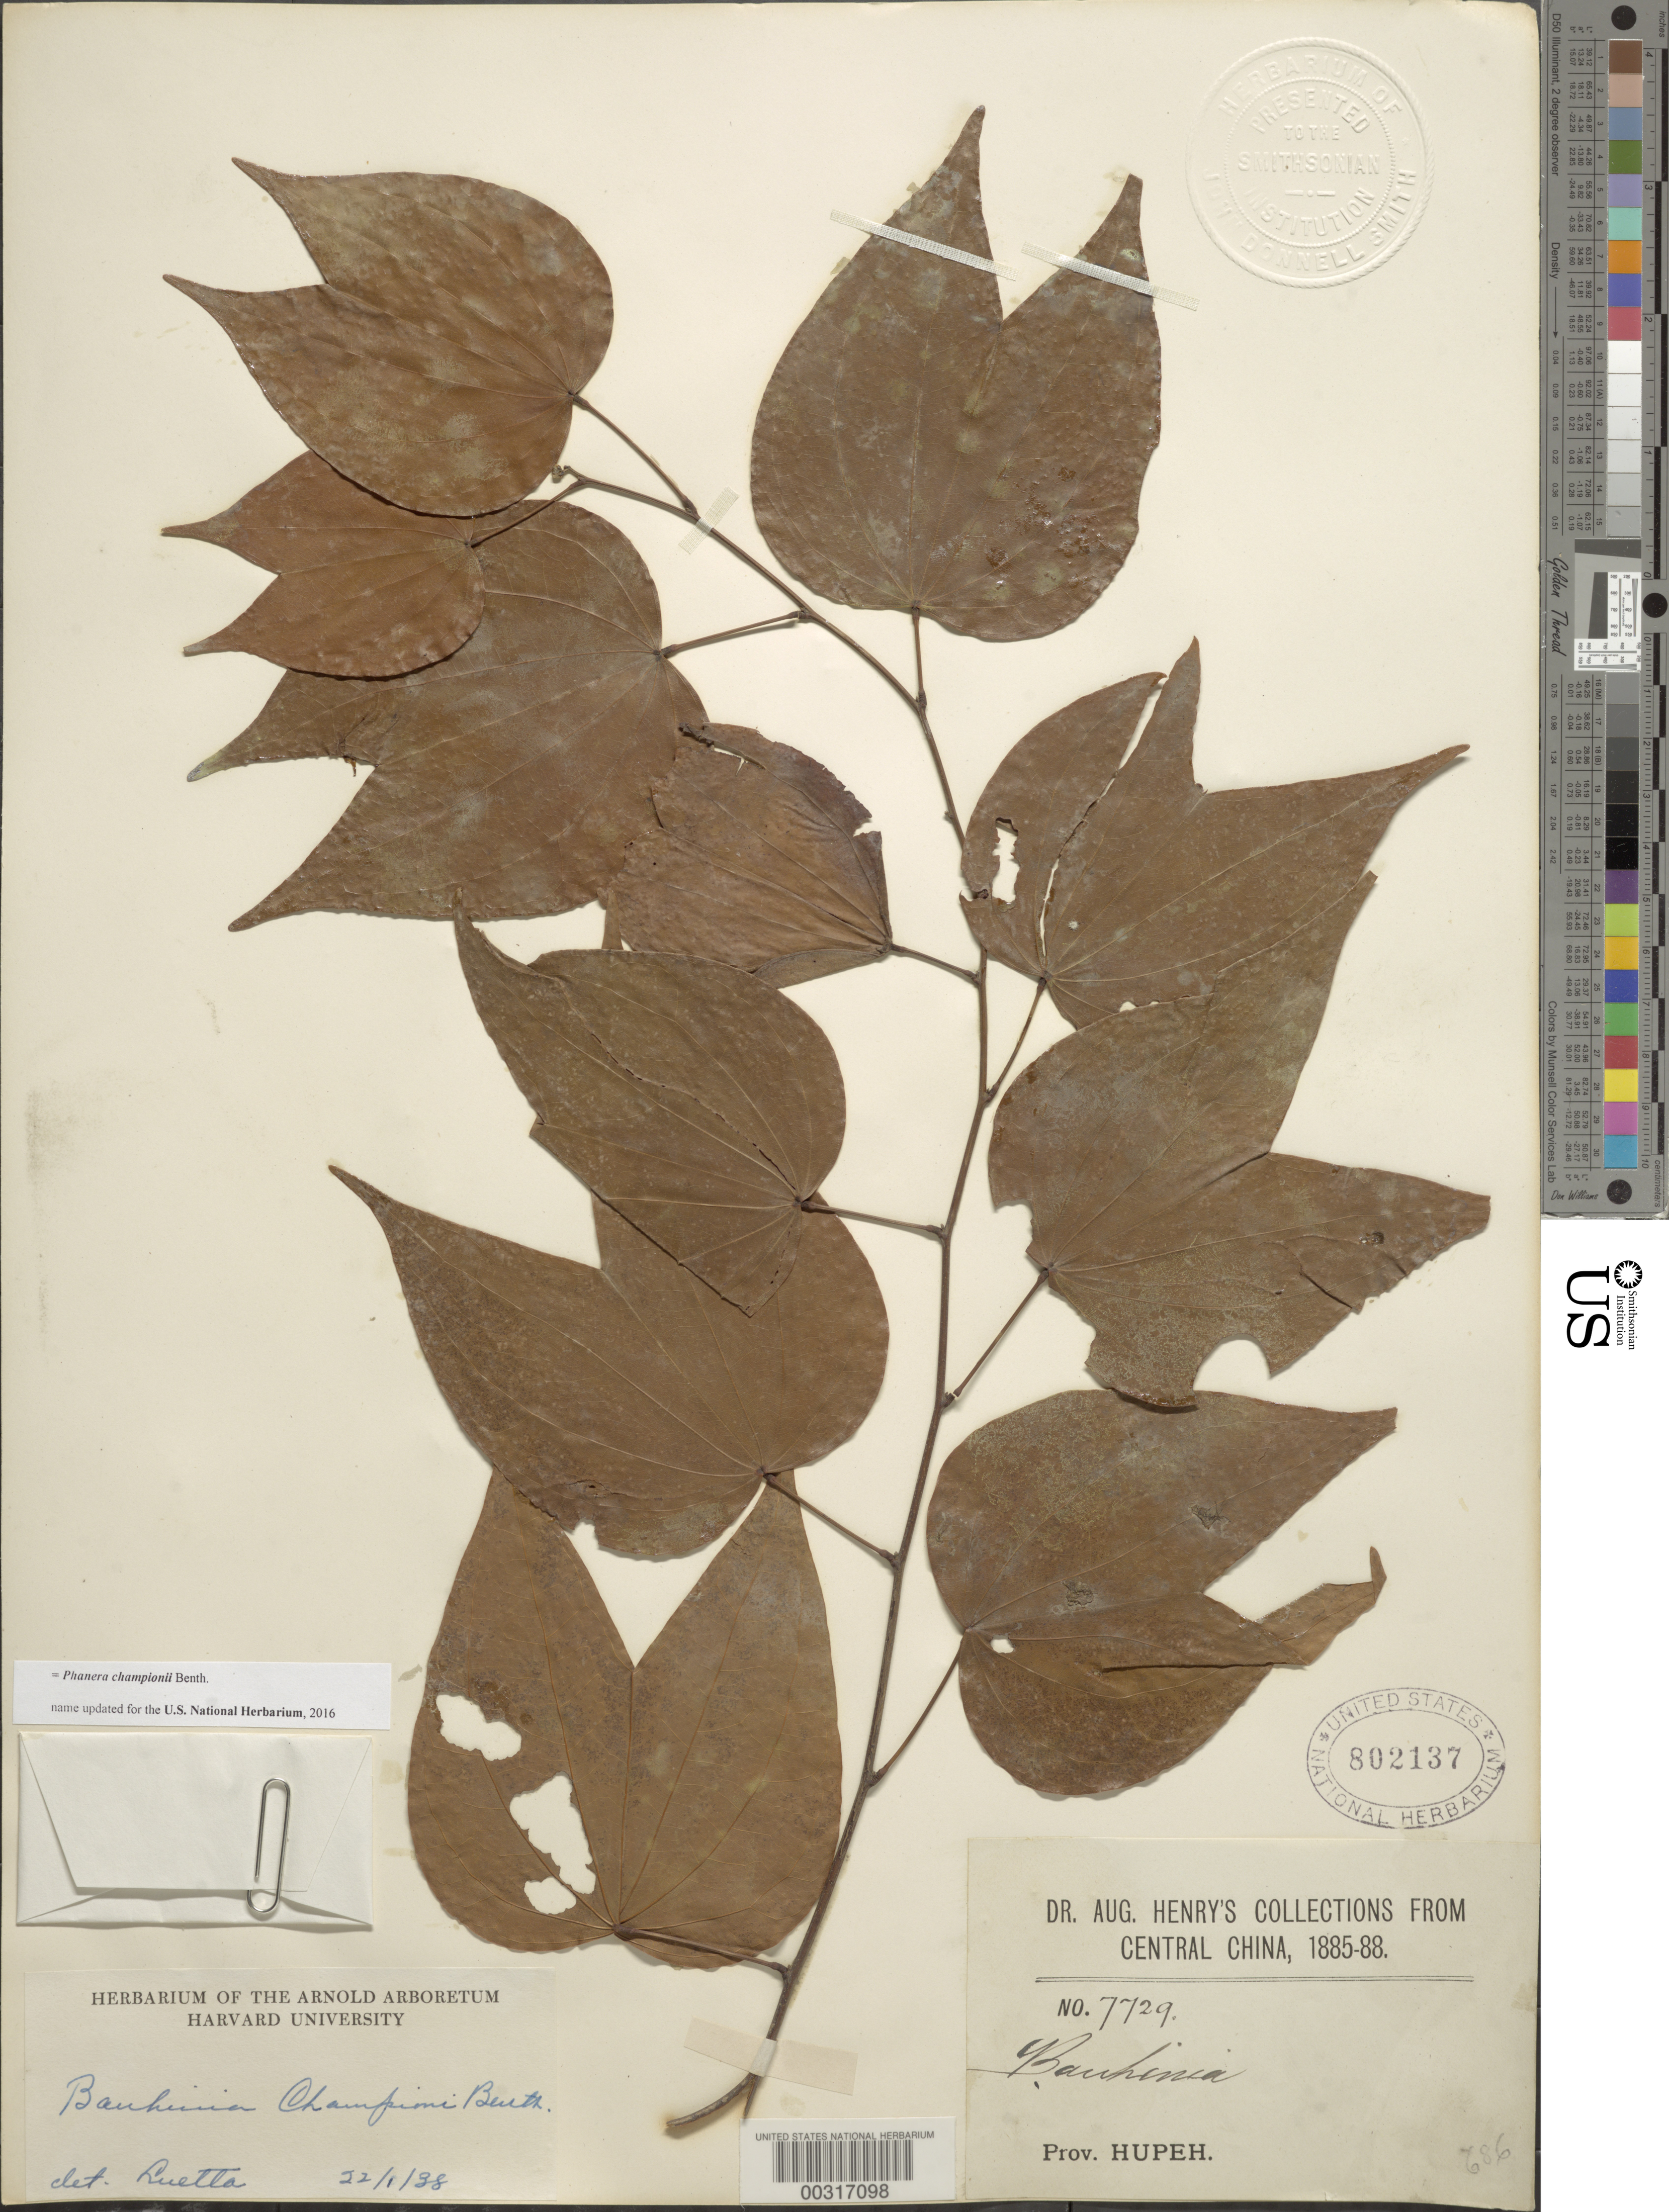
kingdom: Plantae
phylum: Tracheophyta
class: Magnoliopsida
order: Fabales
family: Fabaceae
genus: Phanera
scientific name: Phanera championii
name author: Benth.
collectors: A. Henry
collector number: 7729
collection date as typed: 1885 to -- -- 1888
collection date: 1885/1888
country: China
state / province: Hubei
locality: Prov. Hupeh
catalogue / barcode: US 802137